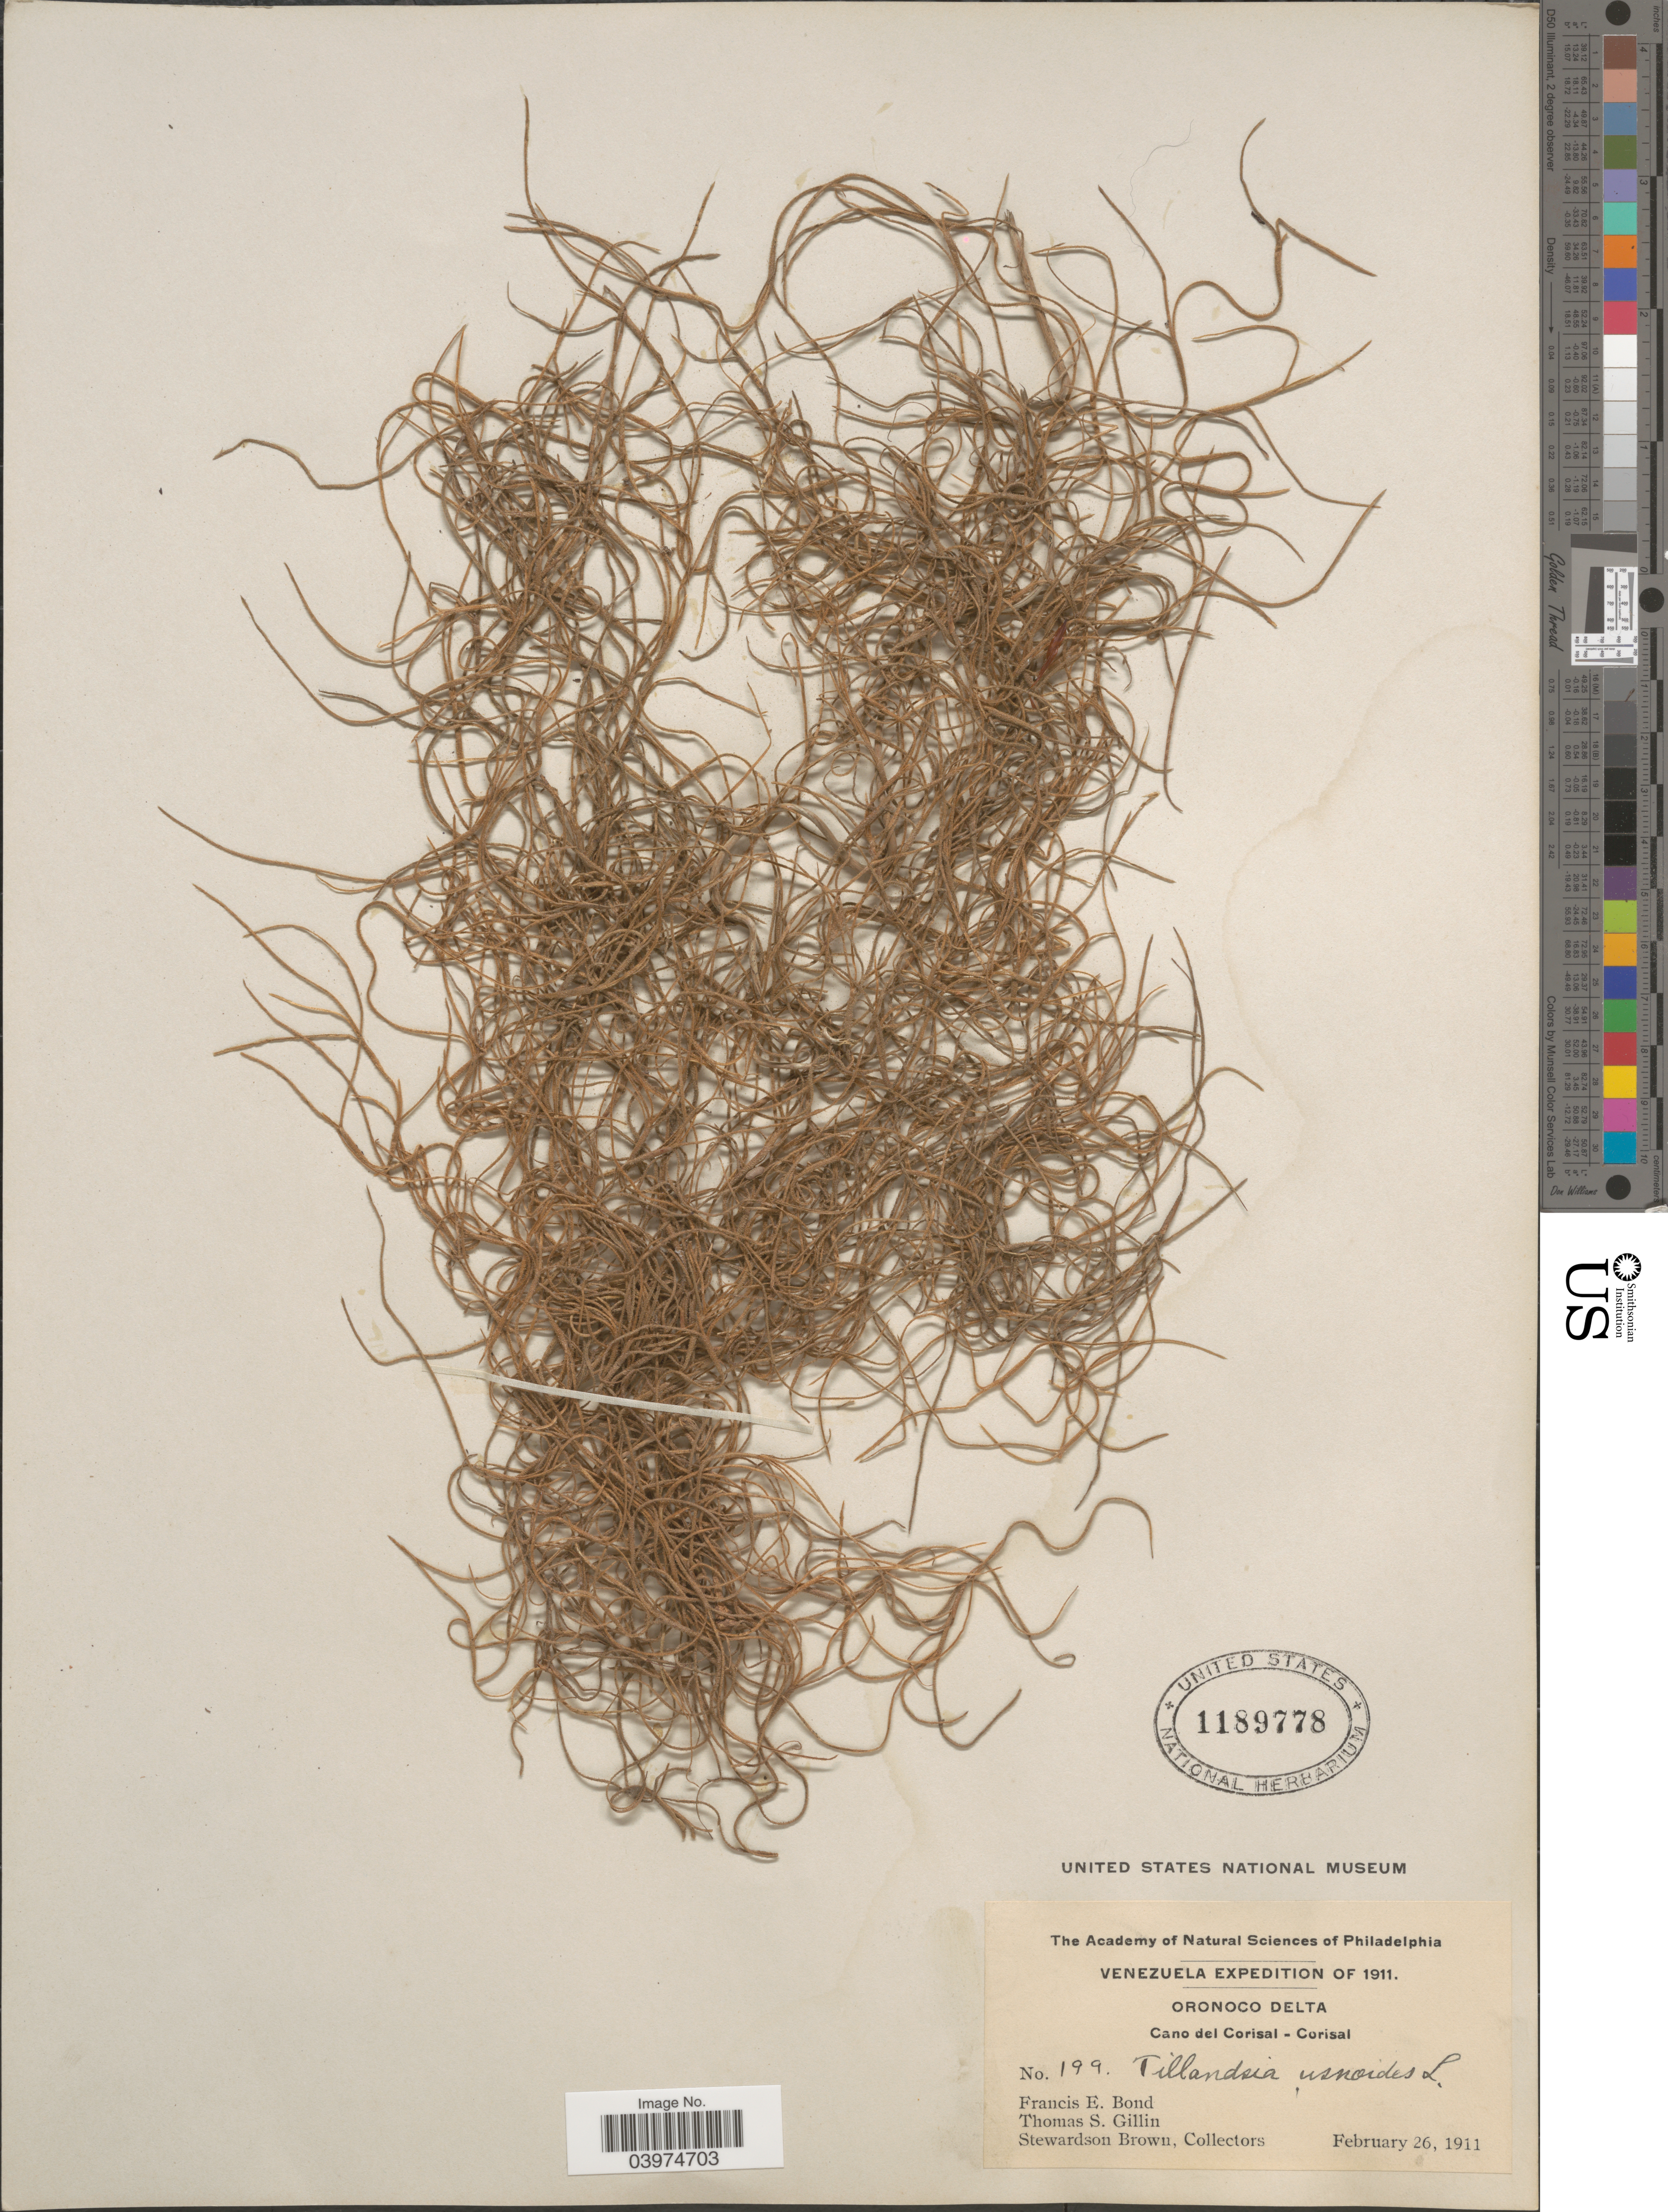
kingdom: Plantae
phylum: Tracheophyta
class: Liliopsida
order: Poales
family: Bromeliaceae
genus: Tillandsia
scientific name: Tillandsia usneoides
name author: (L.) L.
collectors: F. Bond, T. Gillin & S. Brown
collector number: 199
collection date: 1911-02-26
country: Venezuela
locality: Venezuela Expedition of 1911. Oronoco Delta. Cano del Corisal - Corisal.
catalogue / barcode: US 1189778